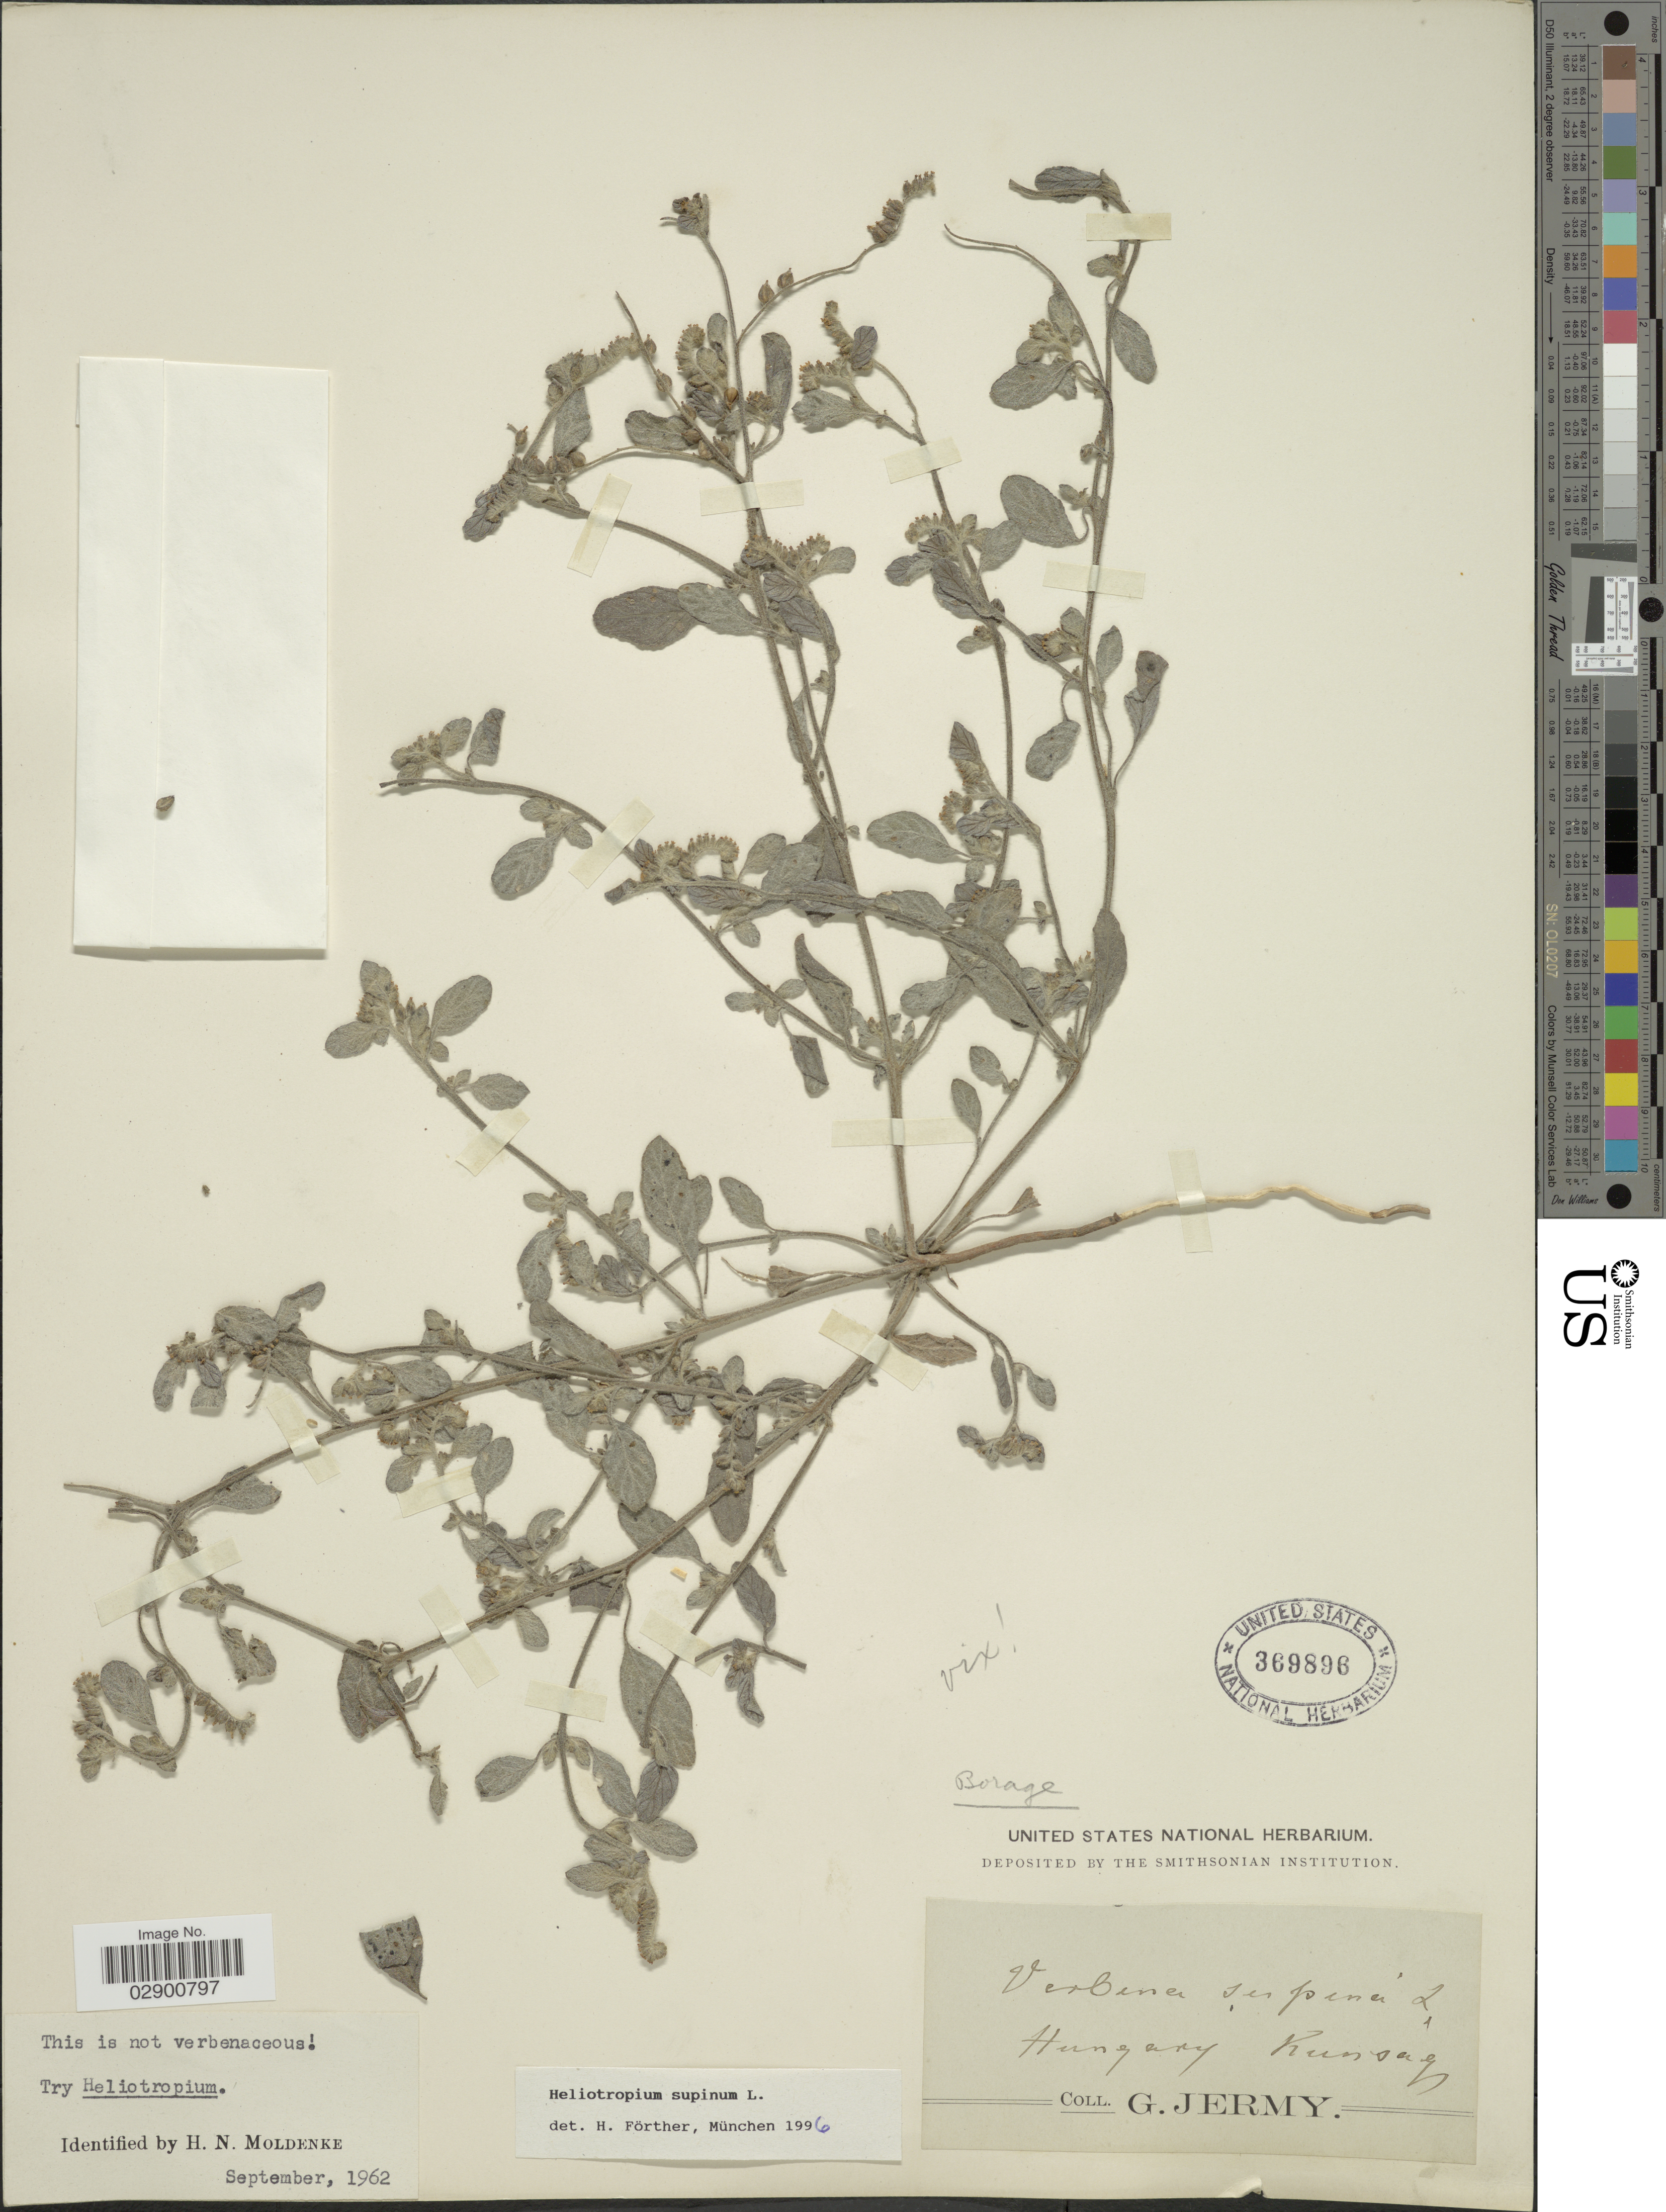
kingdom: Plantae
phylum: Tracheophyta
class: Magnoliopsida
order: Boraginales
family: Heliotropiaceae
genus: Heliotropium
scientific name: Heliotropium supinum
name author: L.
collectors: G. Jermy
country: Hungary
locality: Kunsag.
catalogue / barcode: US 369896